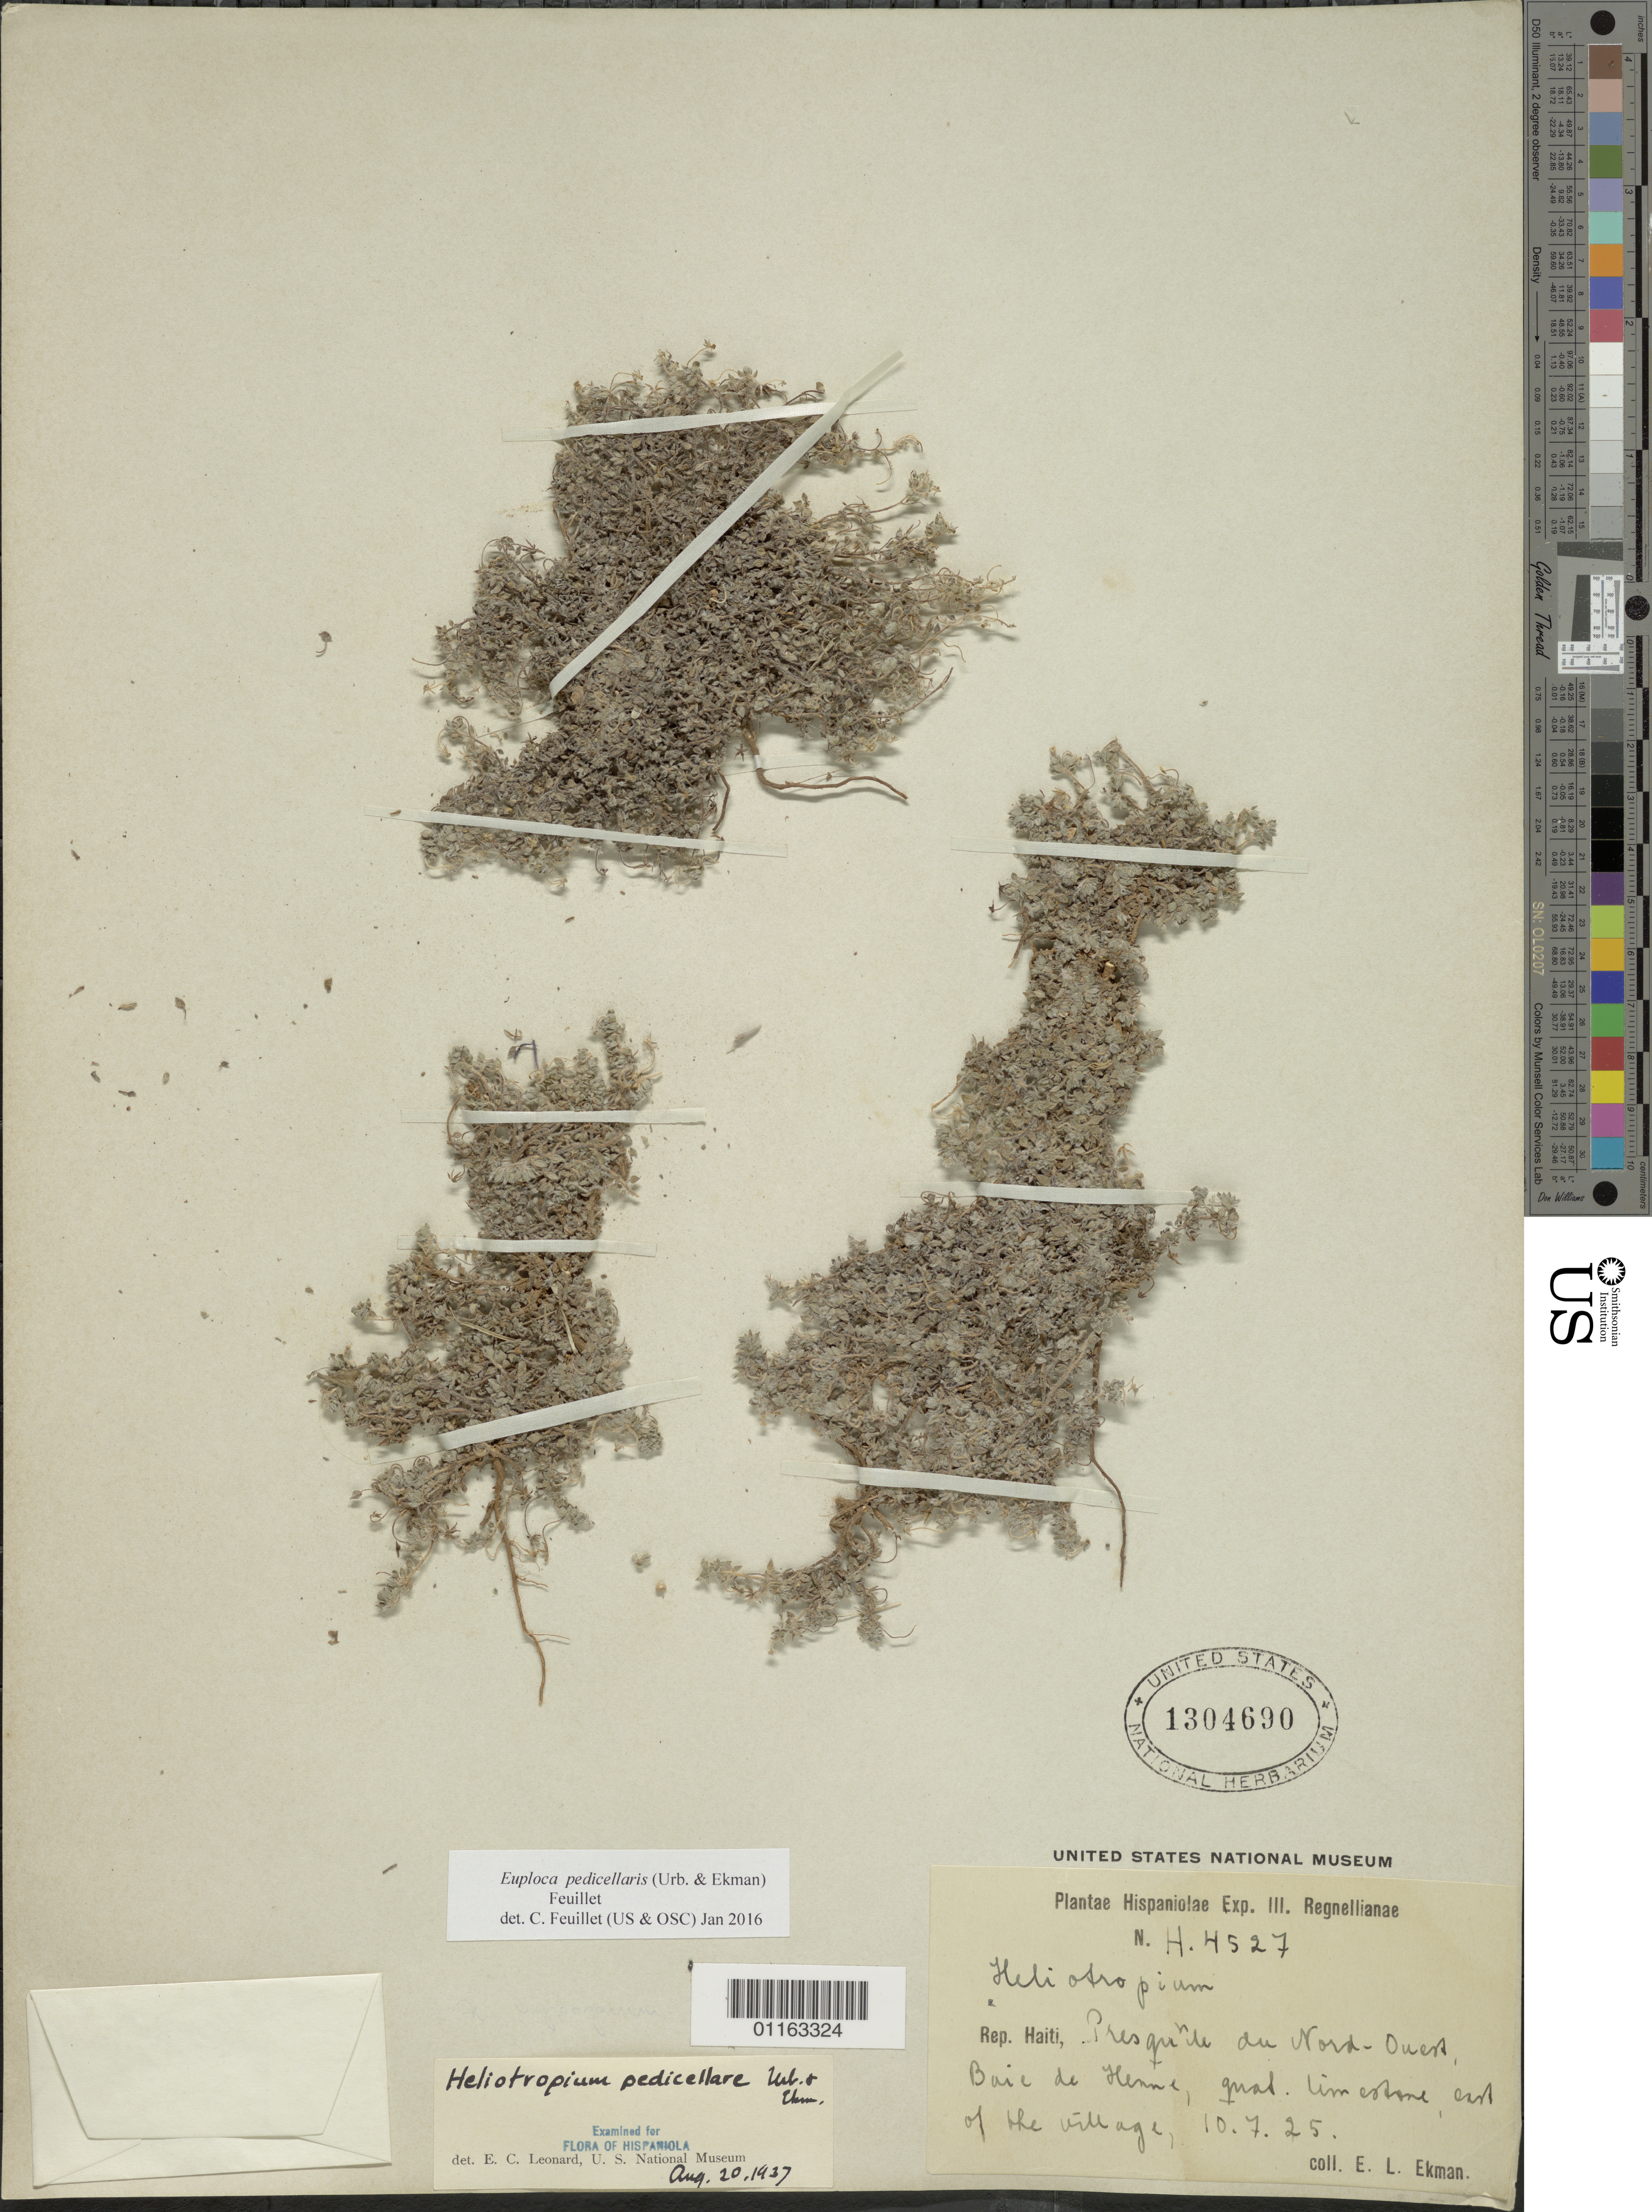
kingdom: Plantae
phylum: Tracheophyta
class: Magnoliopsida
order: Boraginales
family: Heliotropiaceae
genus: Euploca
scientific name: Euploca pedicellaris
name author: (Urb. & Ekman) Feuillet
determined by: Feuillet, C.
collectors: E. L. Ekman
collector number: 4527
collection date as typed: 10 Jun 1925 or 07 Oct 1925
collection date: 1925-06-10 or 1925-10-07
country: Haiti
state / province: Nord-Óuest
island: Hispaniola I.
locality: Baie de Henne, E of village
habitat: Limestone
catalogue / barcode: US 1304690